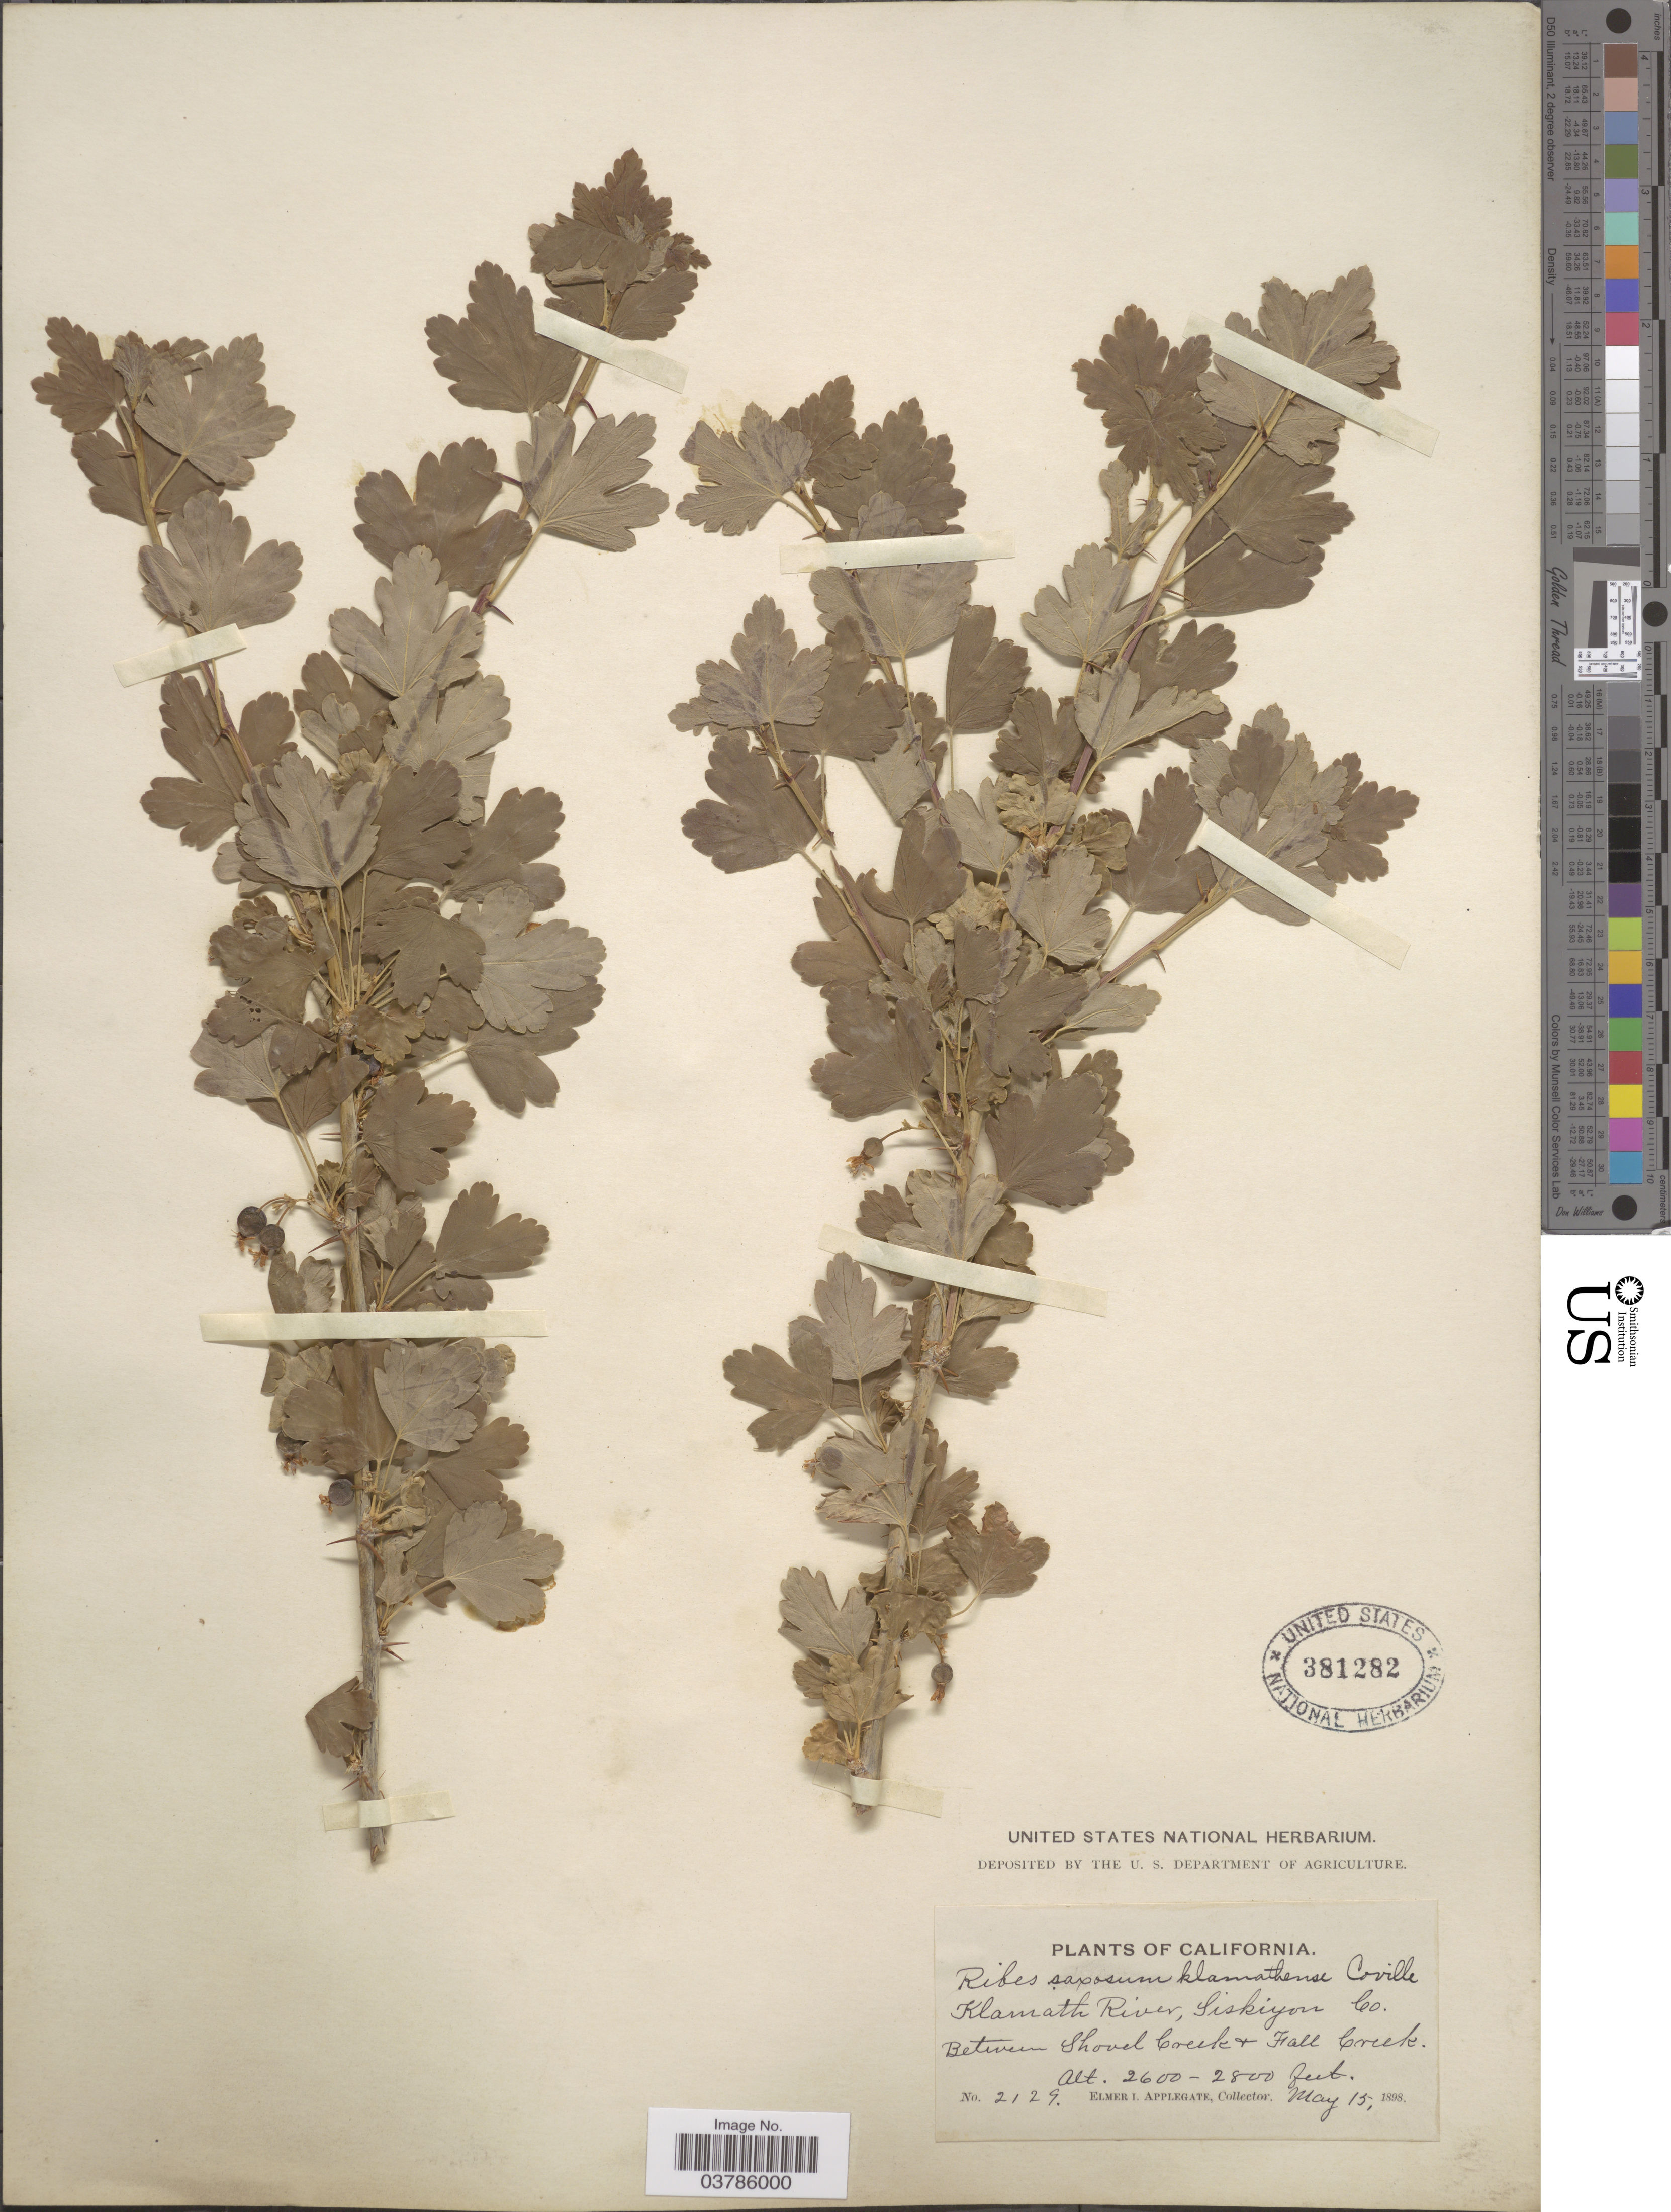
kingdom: Plantae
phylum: Tracheophyta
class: Magnoliopsida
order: Saxifragales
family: Grossulariaceae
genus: Ribes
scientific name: Ribes inerme var. klamathense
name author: (Coville) Jeps.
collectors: E. I. Applegate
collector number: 2129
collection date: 1898-05-15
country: United States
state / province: California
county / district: Siskiyou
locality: Klamath River, Siskiyou Co. Between Shovel Creek & Fall Creek.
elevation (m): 792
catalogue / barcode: US 381282